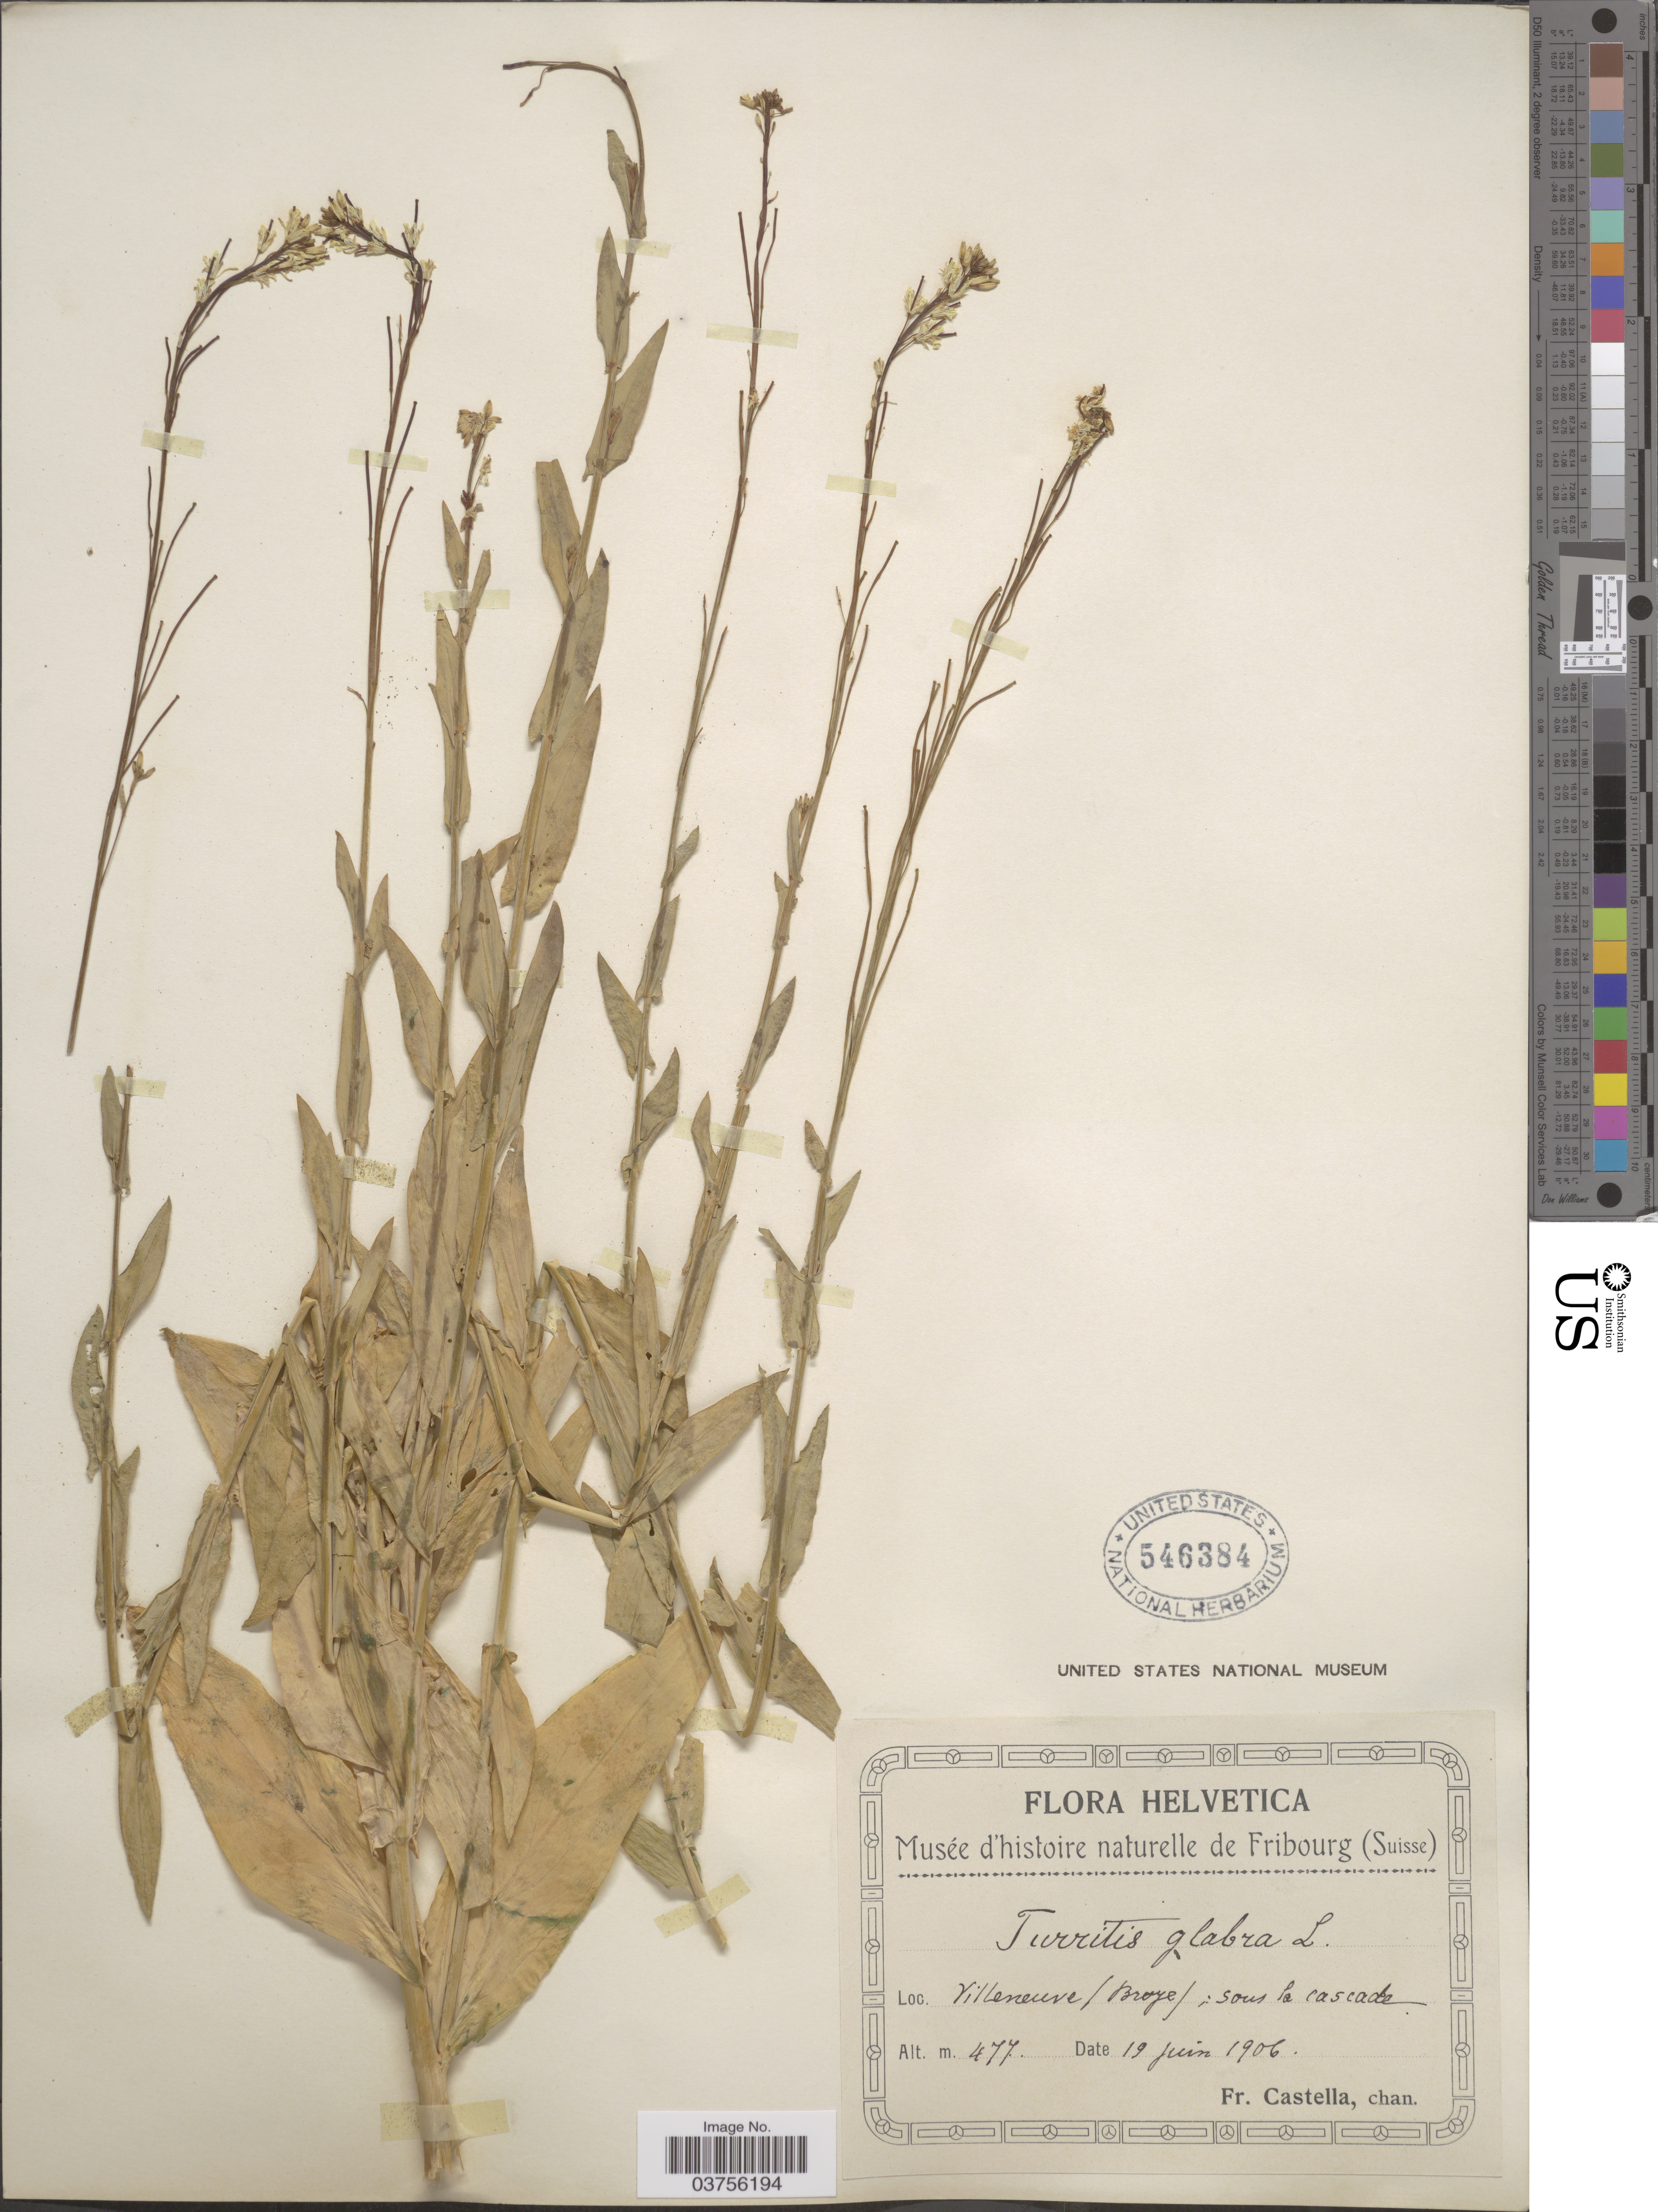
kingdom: Plantae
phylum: Tracheophyta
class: Magnoliopsida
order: Brassicales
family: Brassicaceae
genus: Turritis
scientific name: Turritis glabra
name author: L.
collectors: Fr. Castella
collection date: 1906-06-19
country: Switzerland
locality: Helvetica. Villeneuve (Broye); sous la cascade.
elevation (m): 477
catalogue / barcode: US 546384